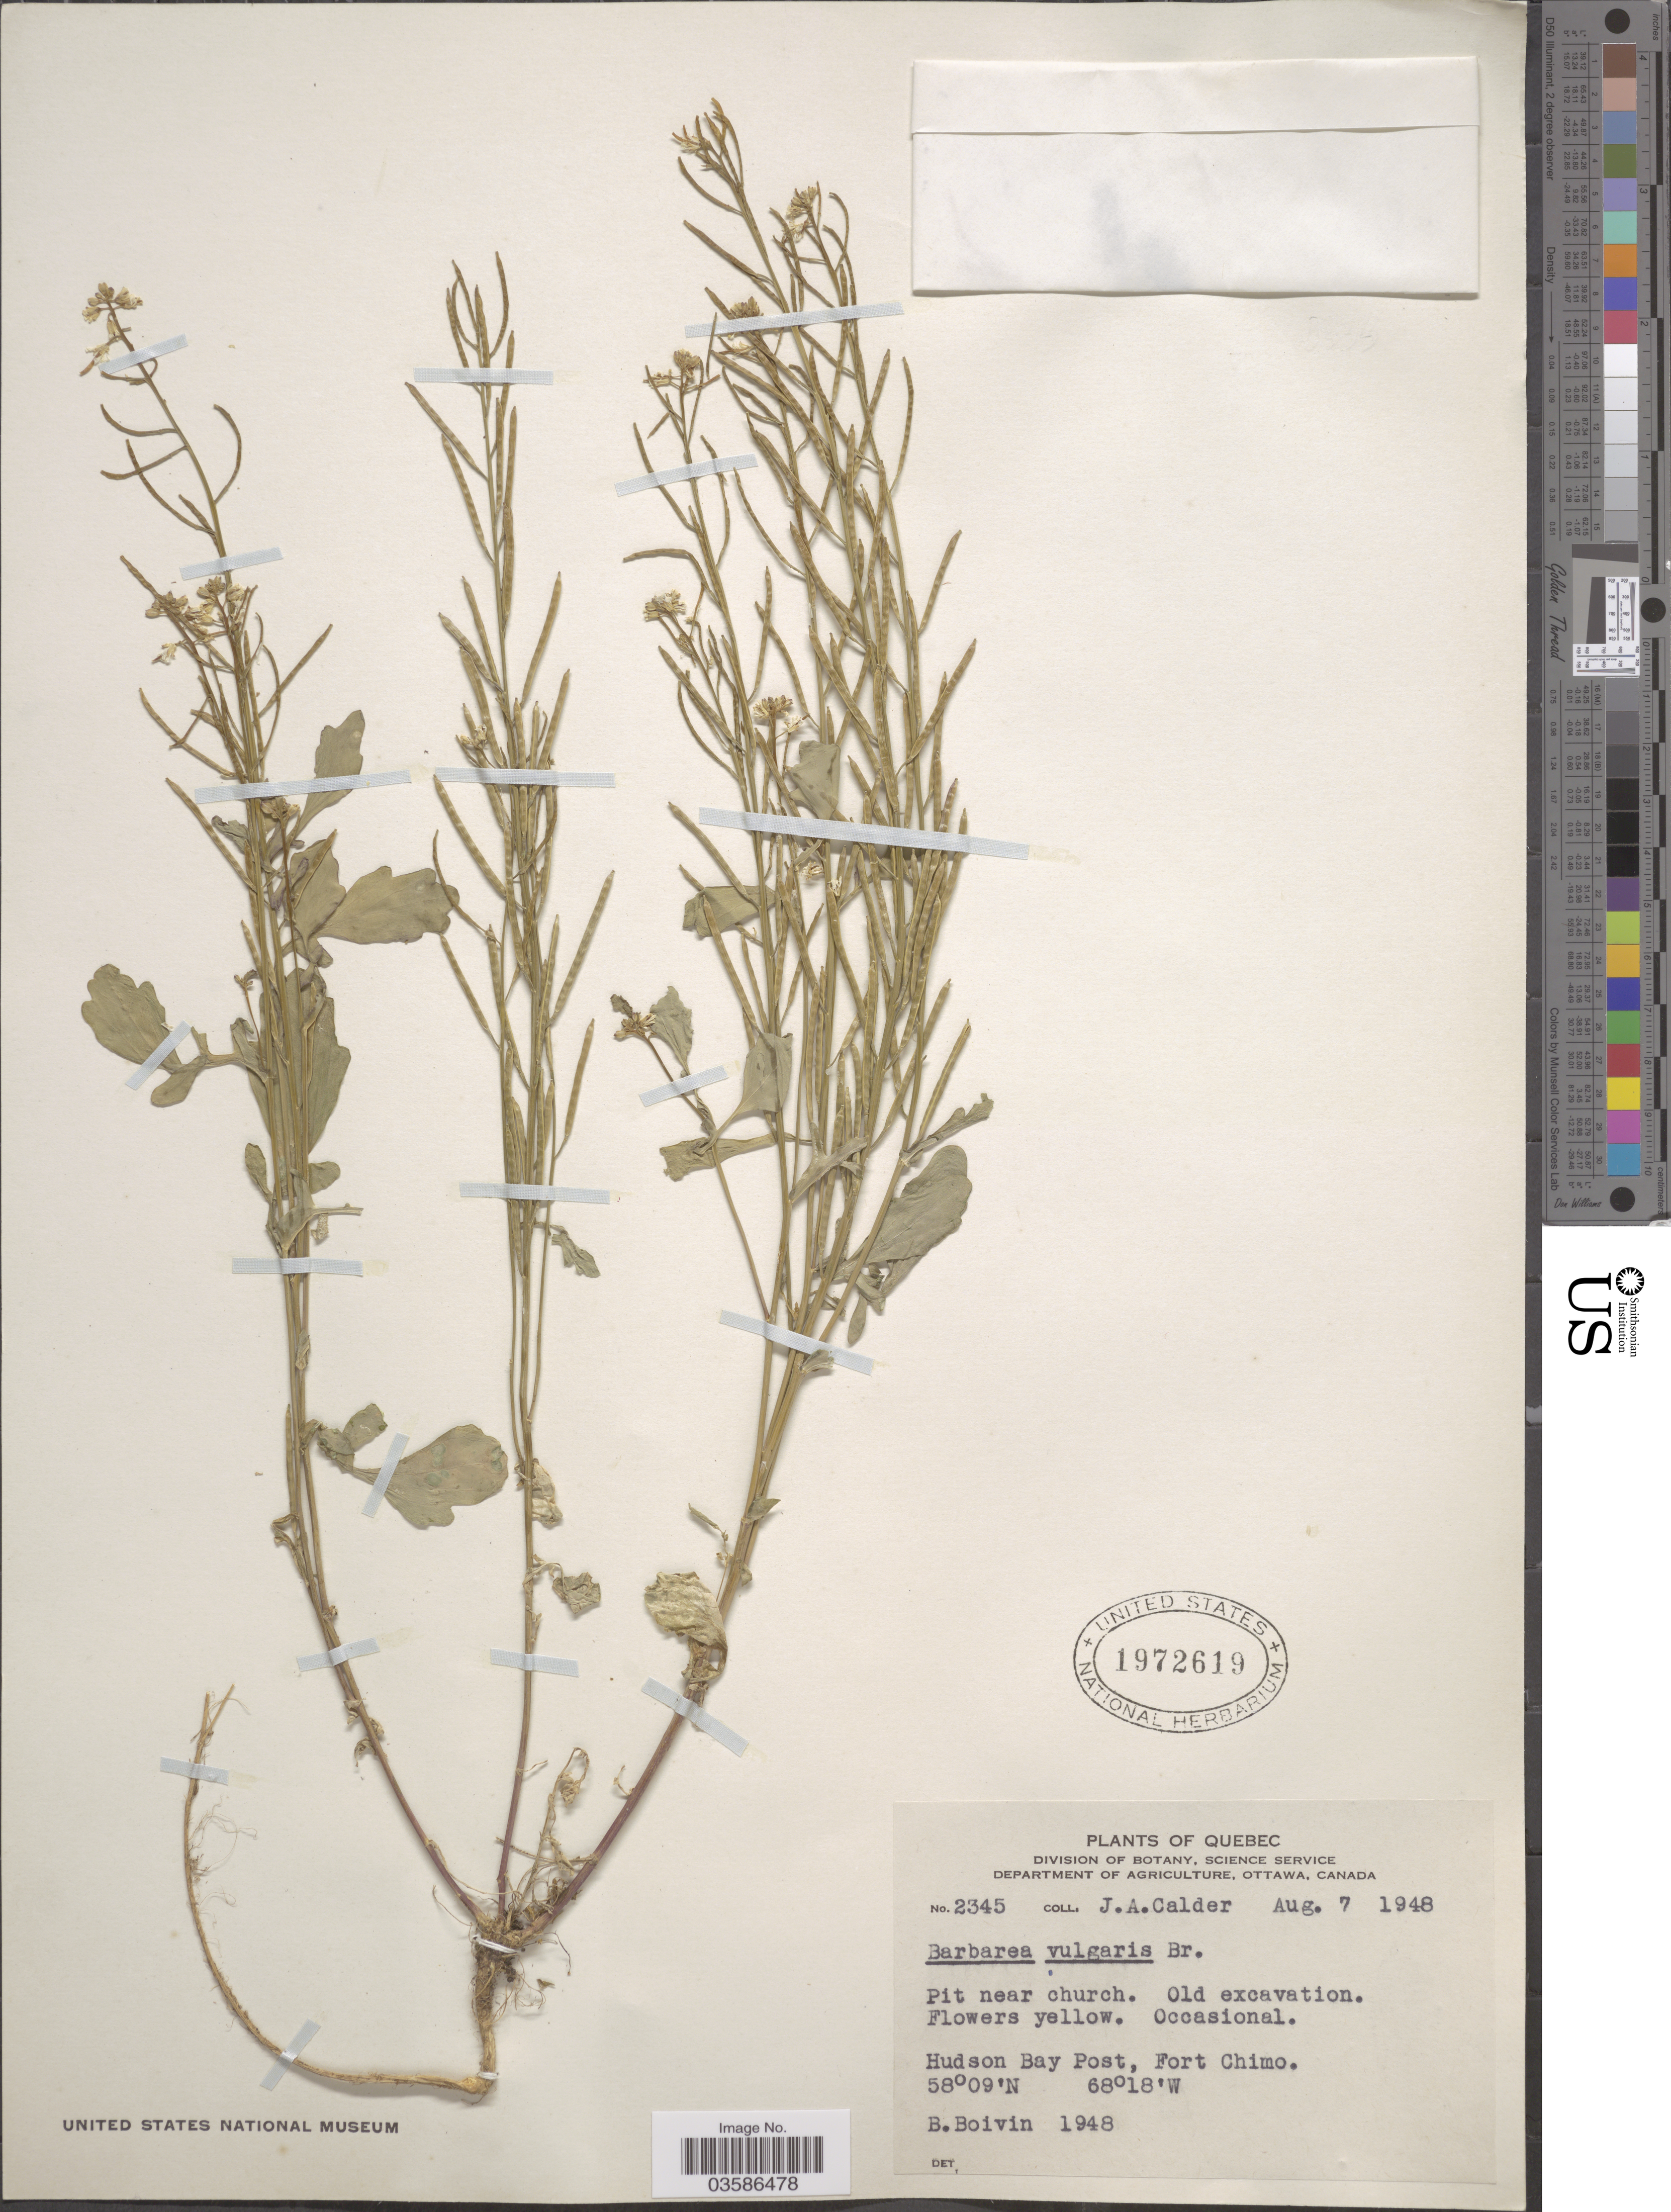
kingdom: Plantae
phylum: Tracheophyta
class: Magnoliopsida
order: Brassicales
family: Brassicaceae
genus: Barbarea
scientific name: Barbarea vulgaris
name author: W.T. Aiton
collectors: J. A. Calder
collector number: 2345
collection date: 1948-08-07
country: Canada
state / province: Quebec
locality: Pit near church. Old excavation. Hudson Bay Post, Fort Chimo.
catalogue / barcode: US 1972619